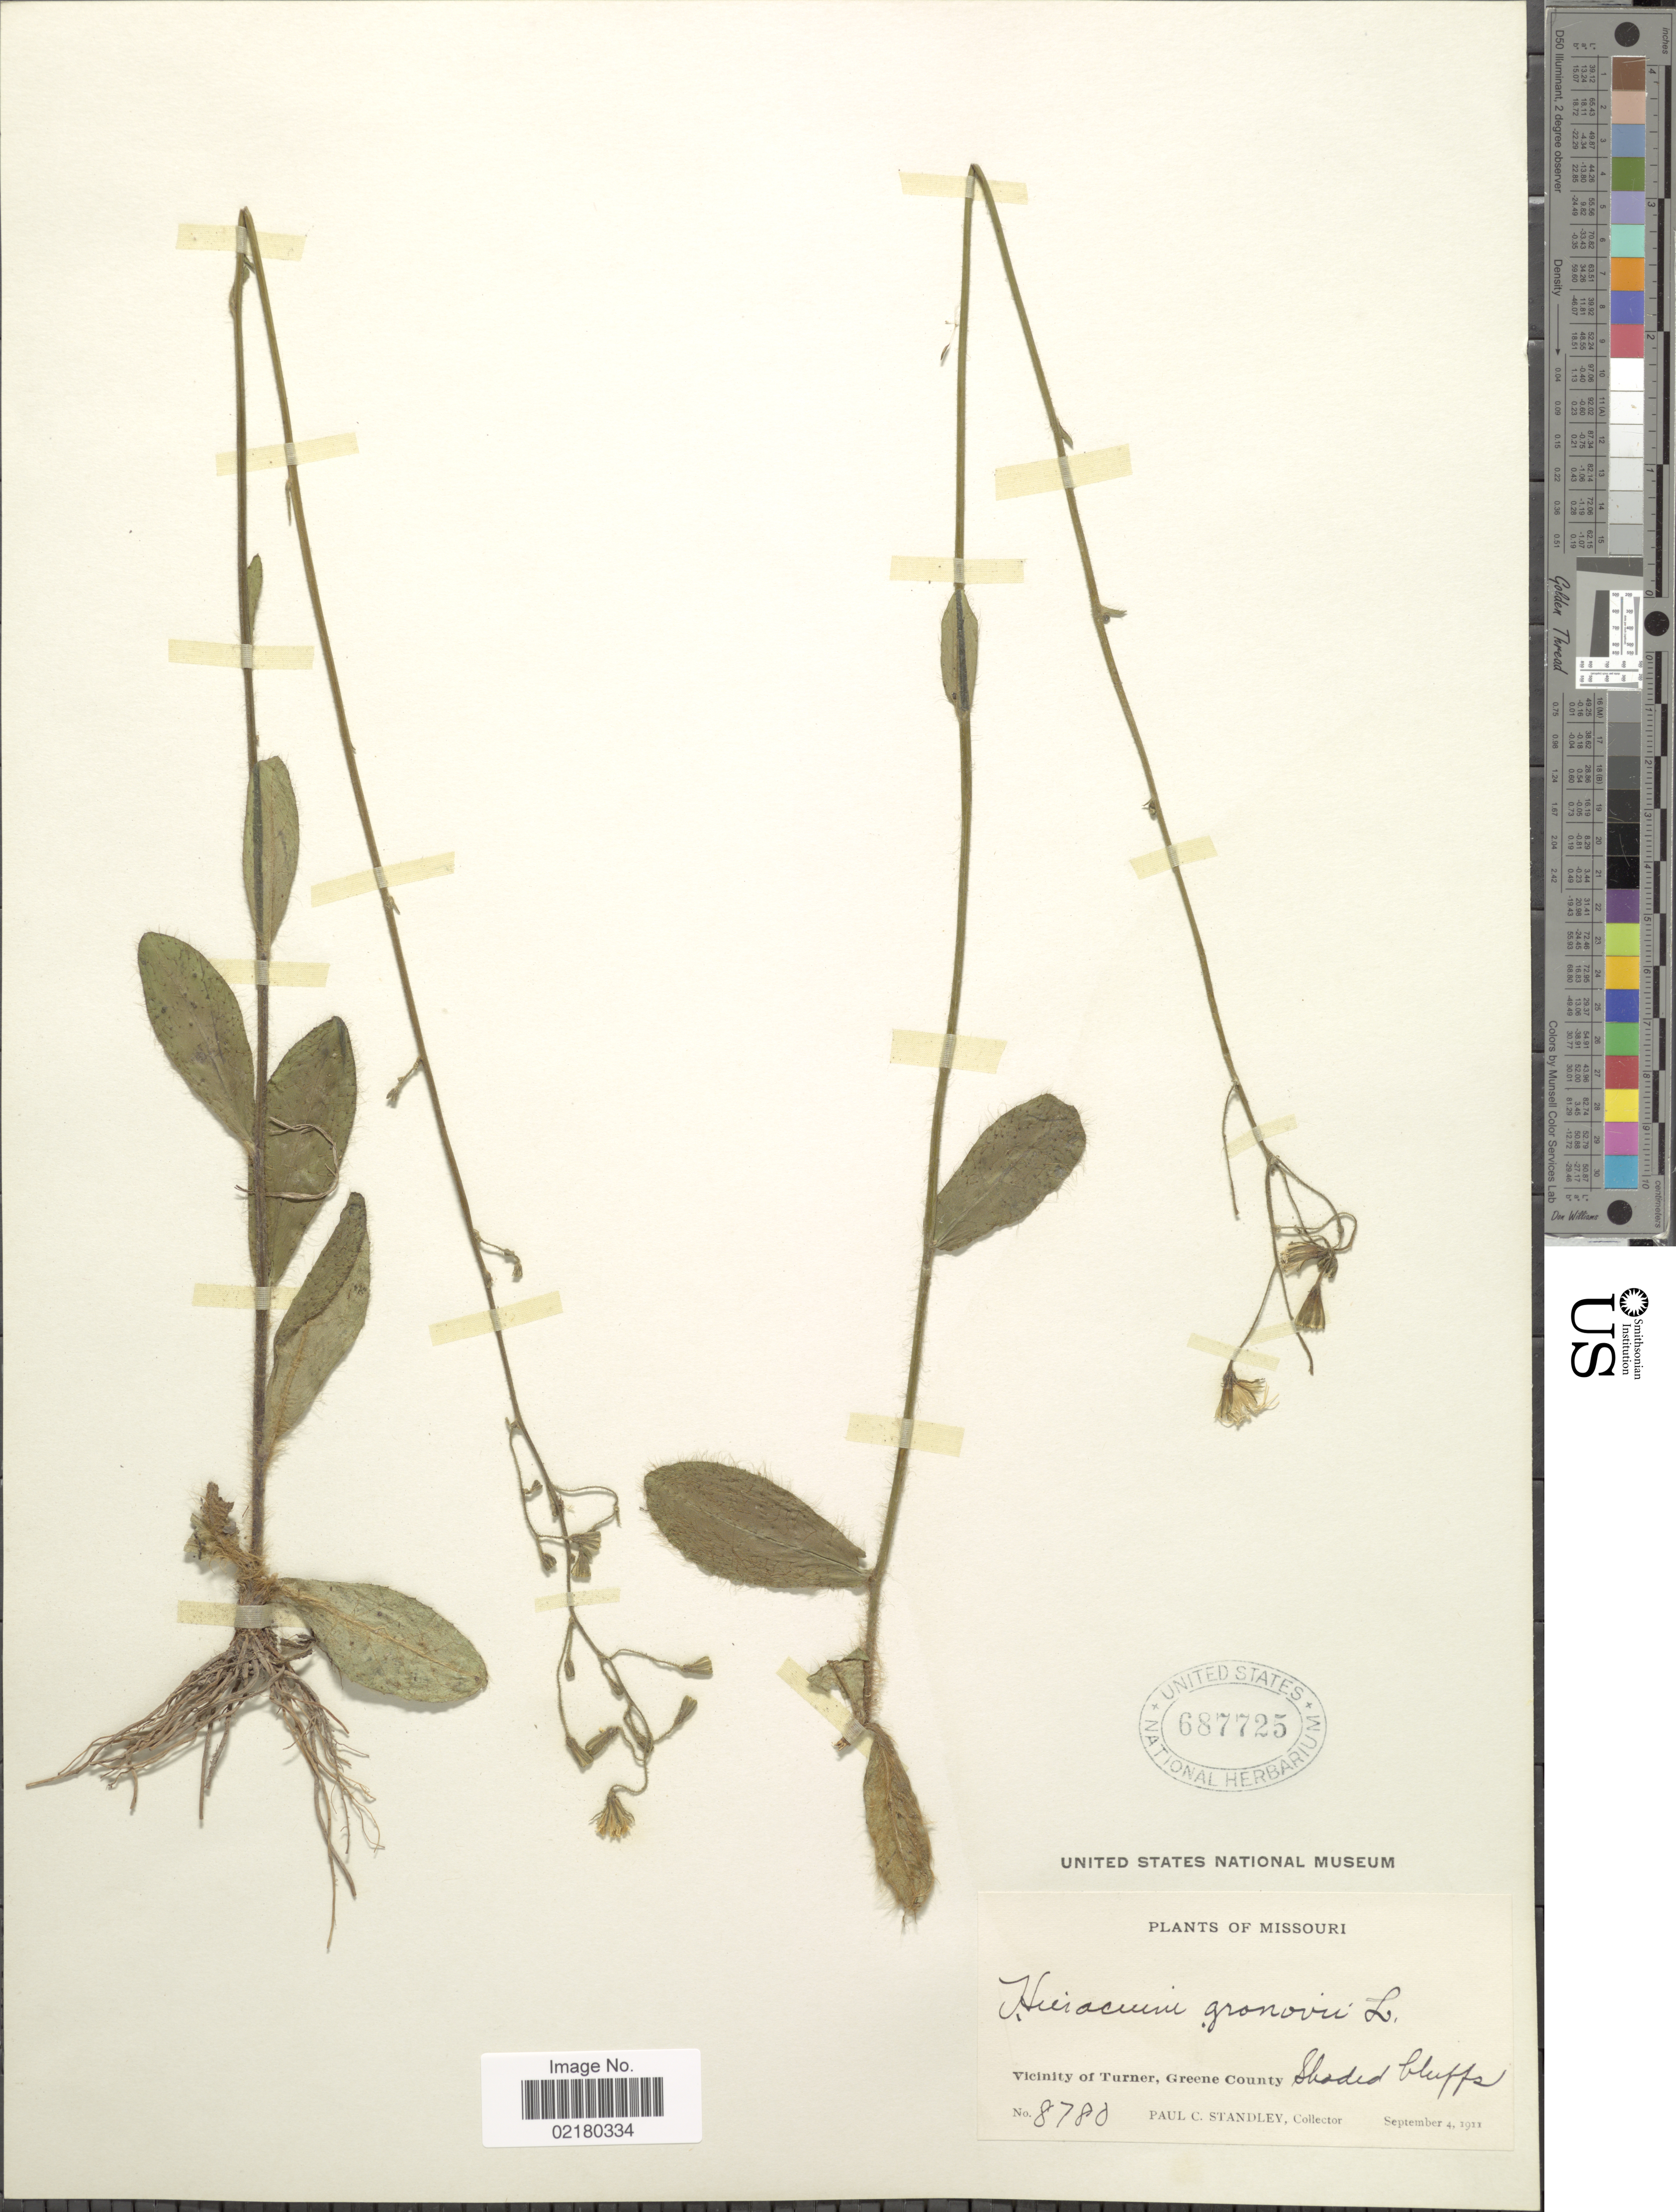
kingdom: Plantae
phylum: Tracheophyta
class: Magnoliopsida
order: Asterales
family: Asteraceae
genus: Hieracium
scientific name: Hieracium gronovii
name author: L.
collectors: P. C. Standley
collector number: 8780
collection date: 1911-09-04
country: United States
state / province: Missouri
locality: Vicinity of Turner, Greene County, shaded bluffs.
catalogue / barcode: US 687725